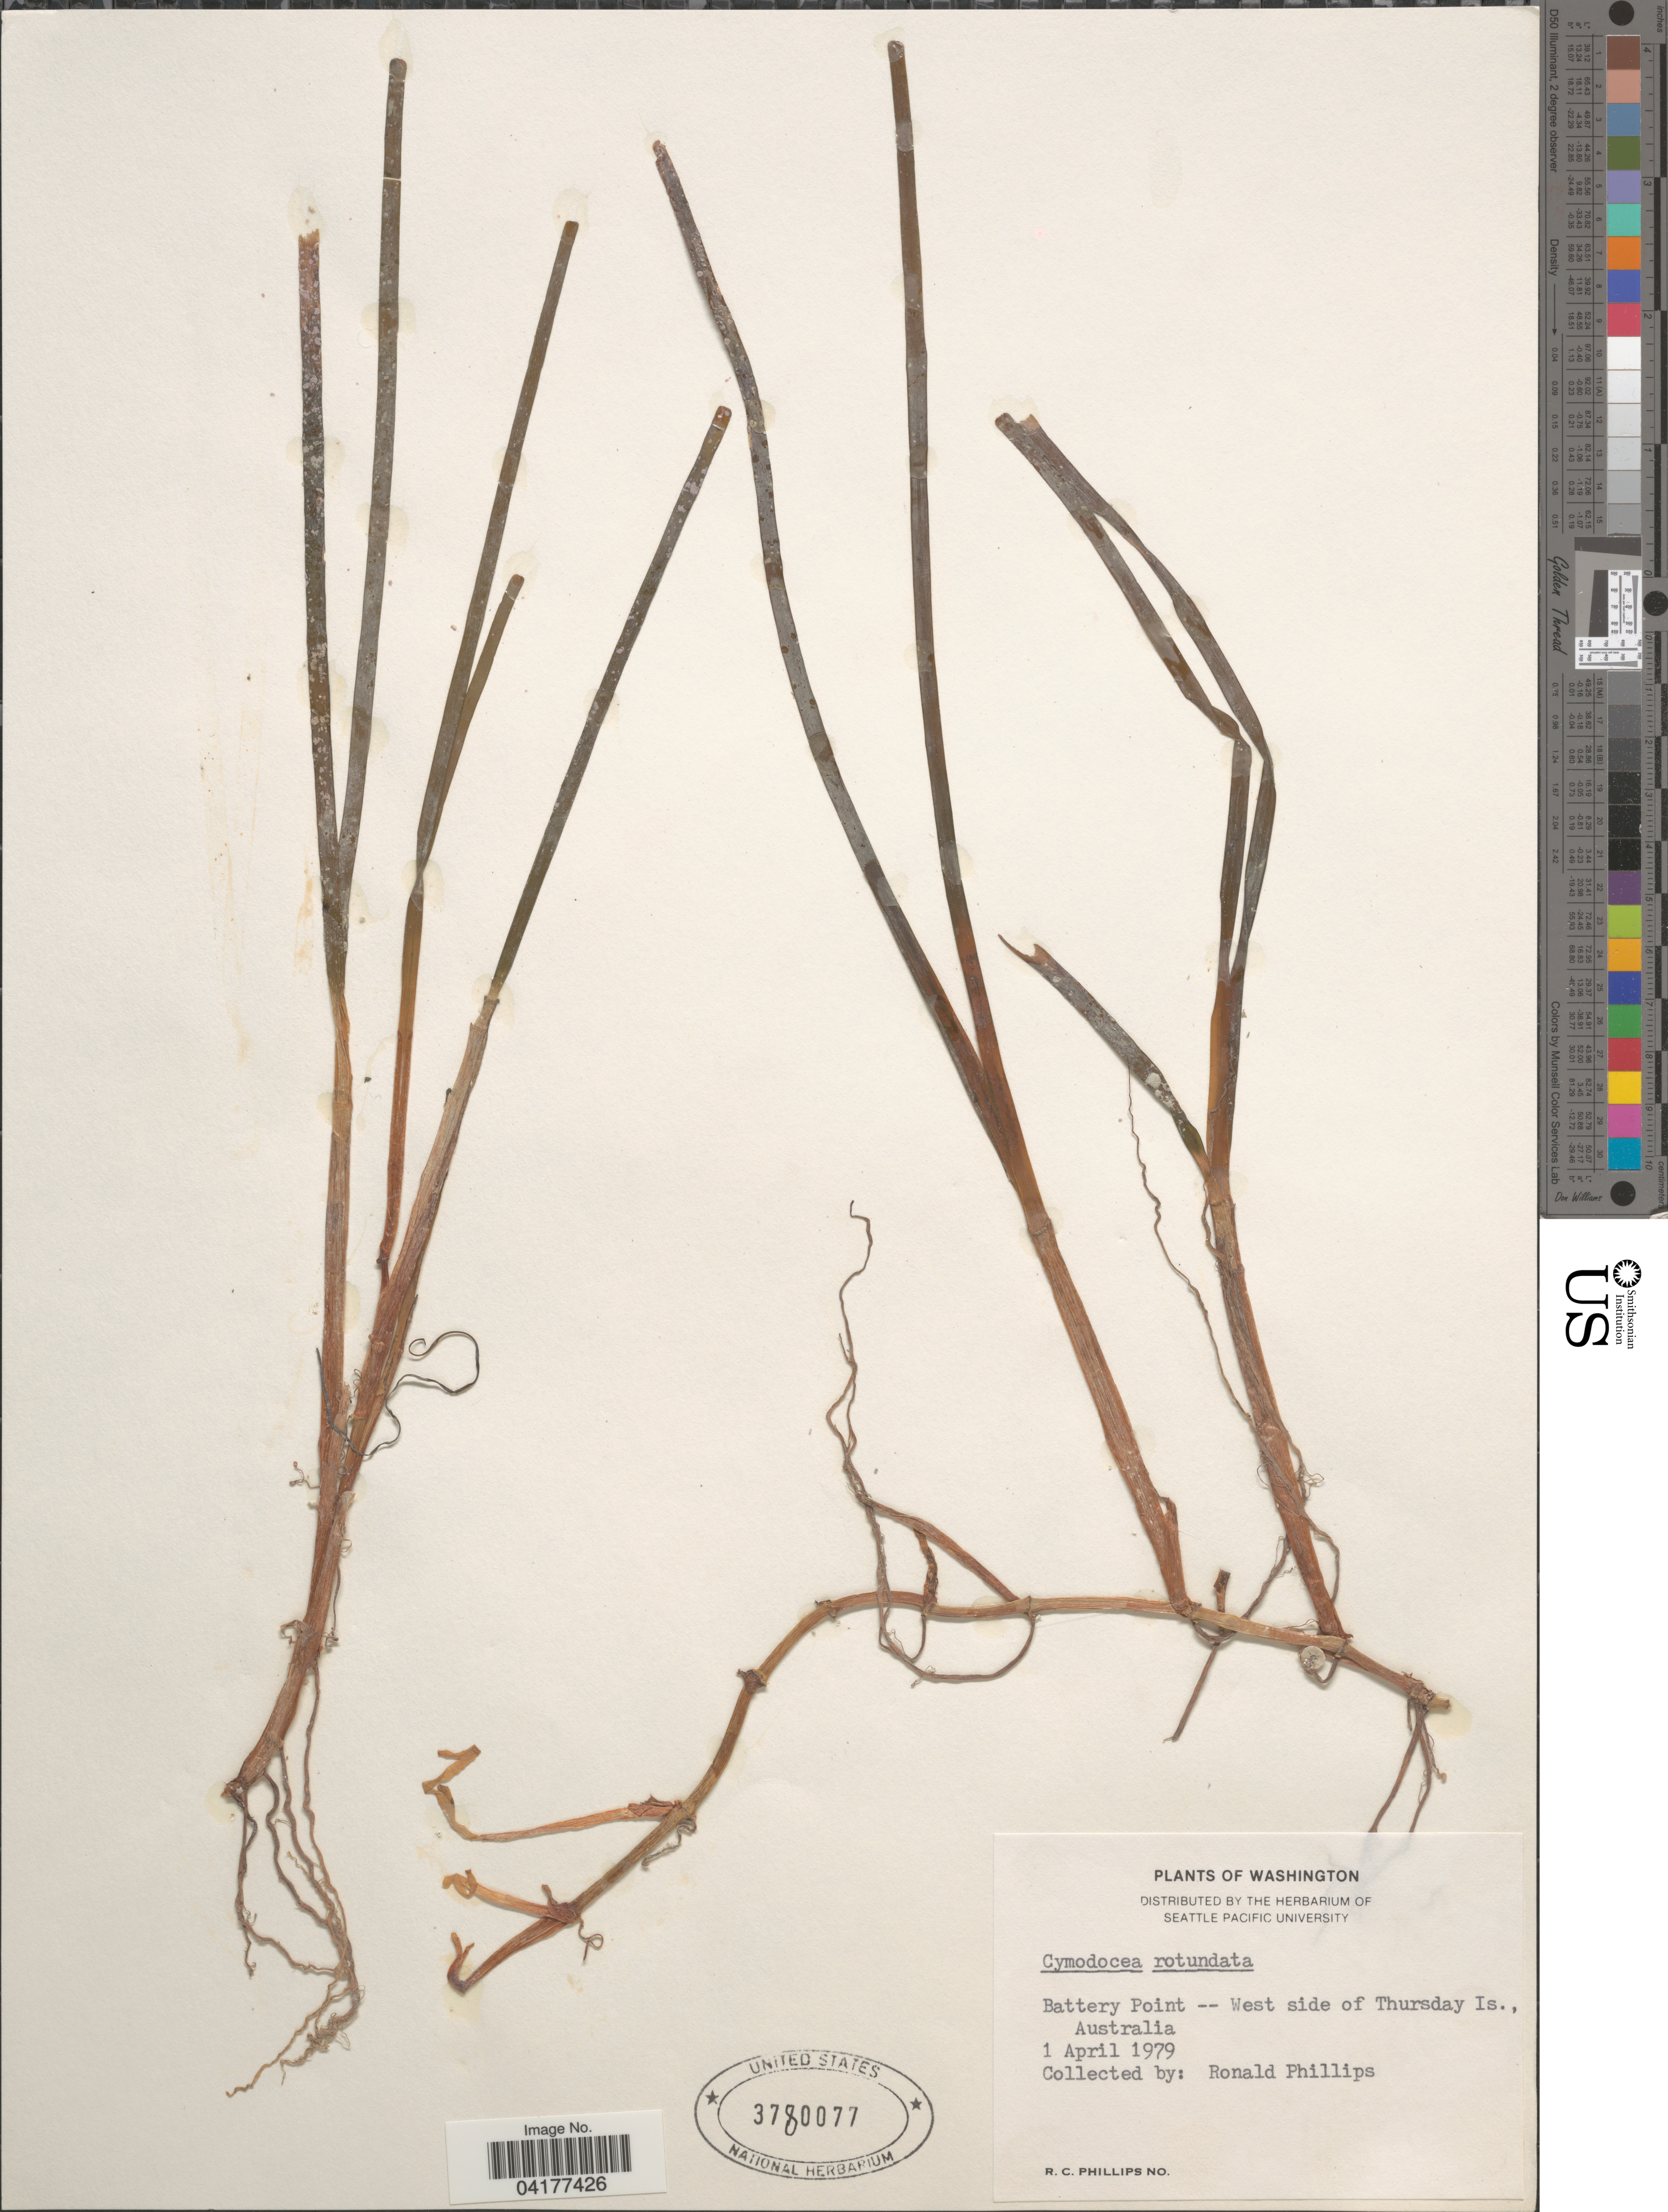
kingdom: Plantae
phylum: Tracheophyta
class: Liliopsida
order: Alismatales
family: Cymodoceaceae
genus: Cymodocea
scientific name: Cymodocea rotundata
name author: Asch. & Schweinf.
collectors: R. C. Phillips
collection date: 1979-04-01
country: Australia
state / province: Queensland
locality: Battery Point -- West side of Thursday Is.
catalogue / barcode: US 3780077